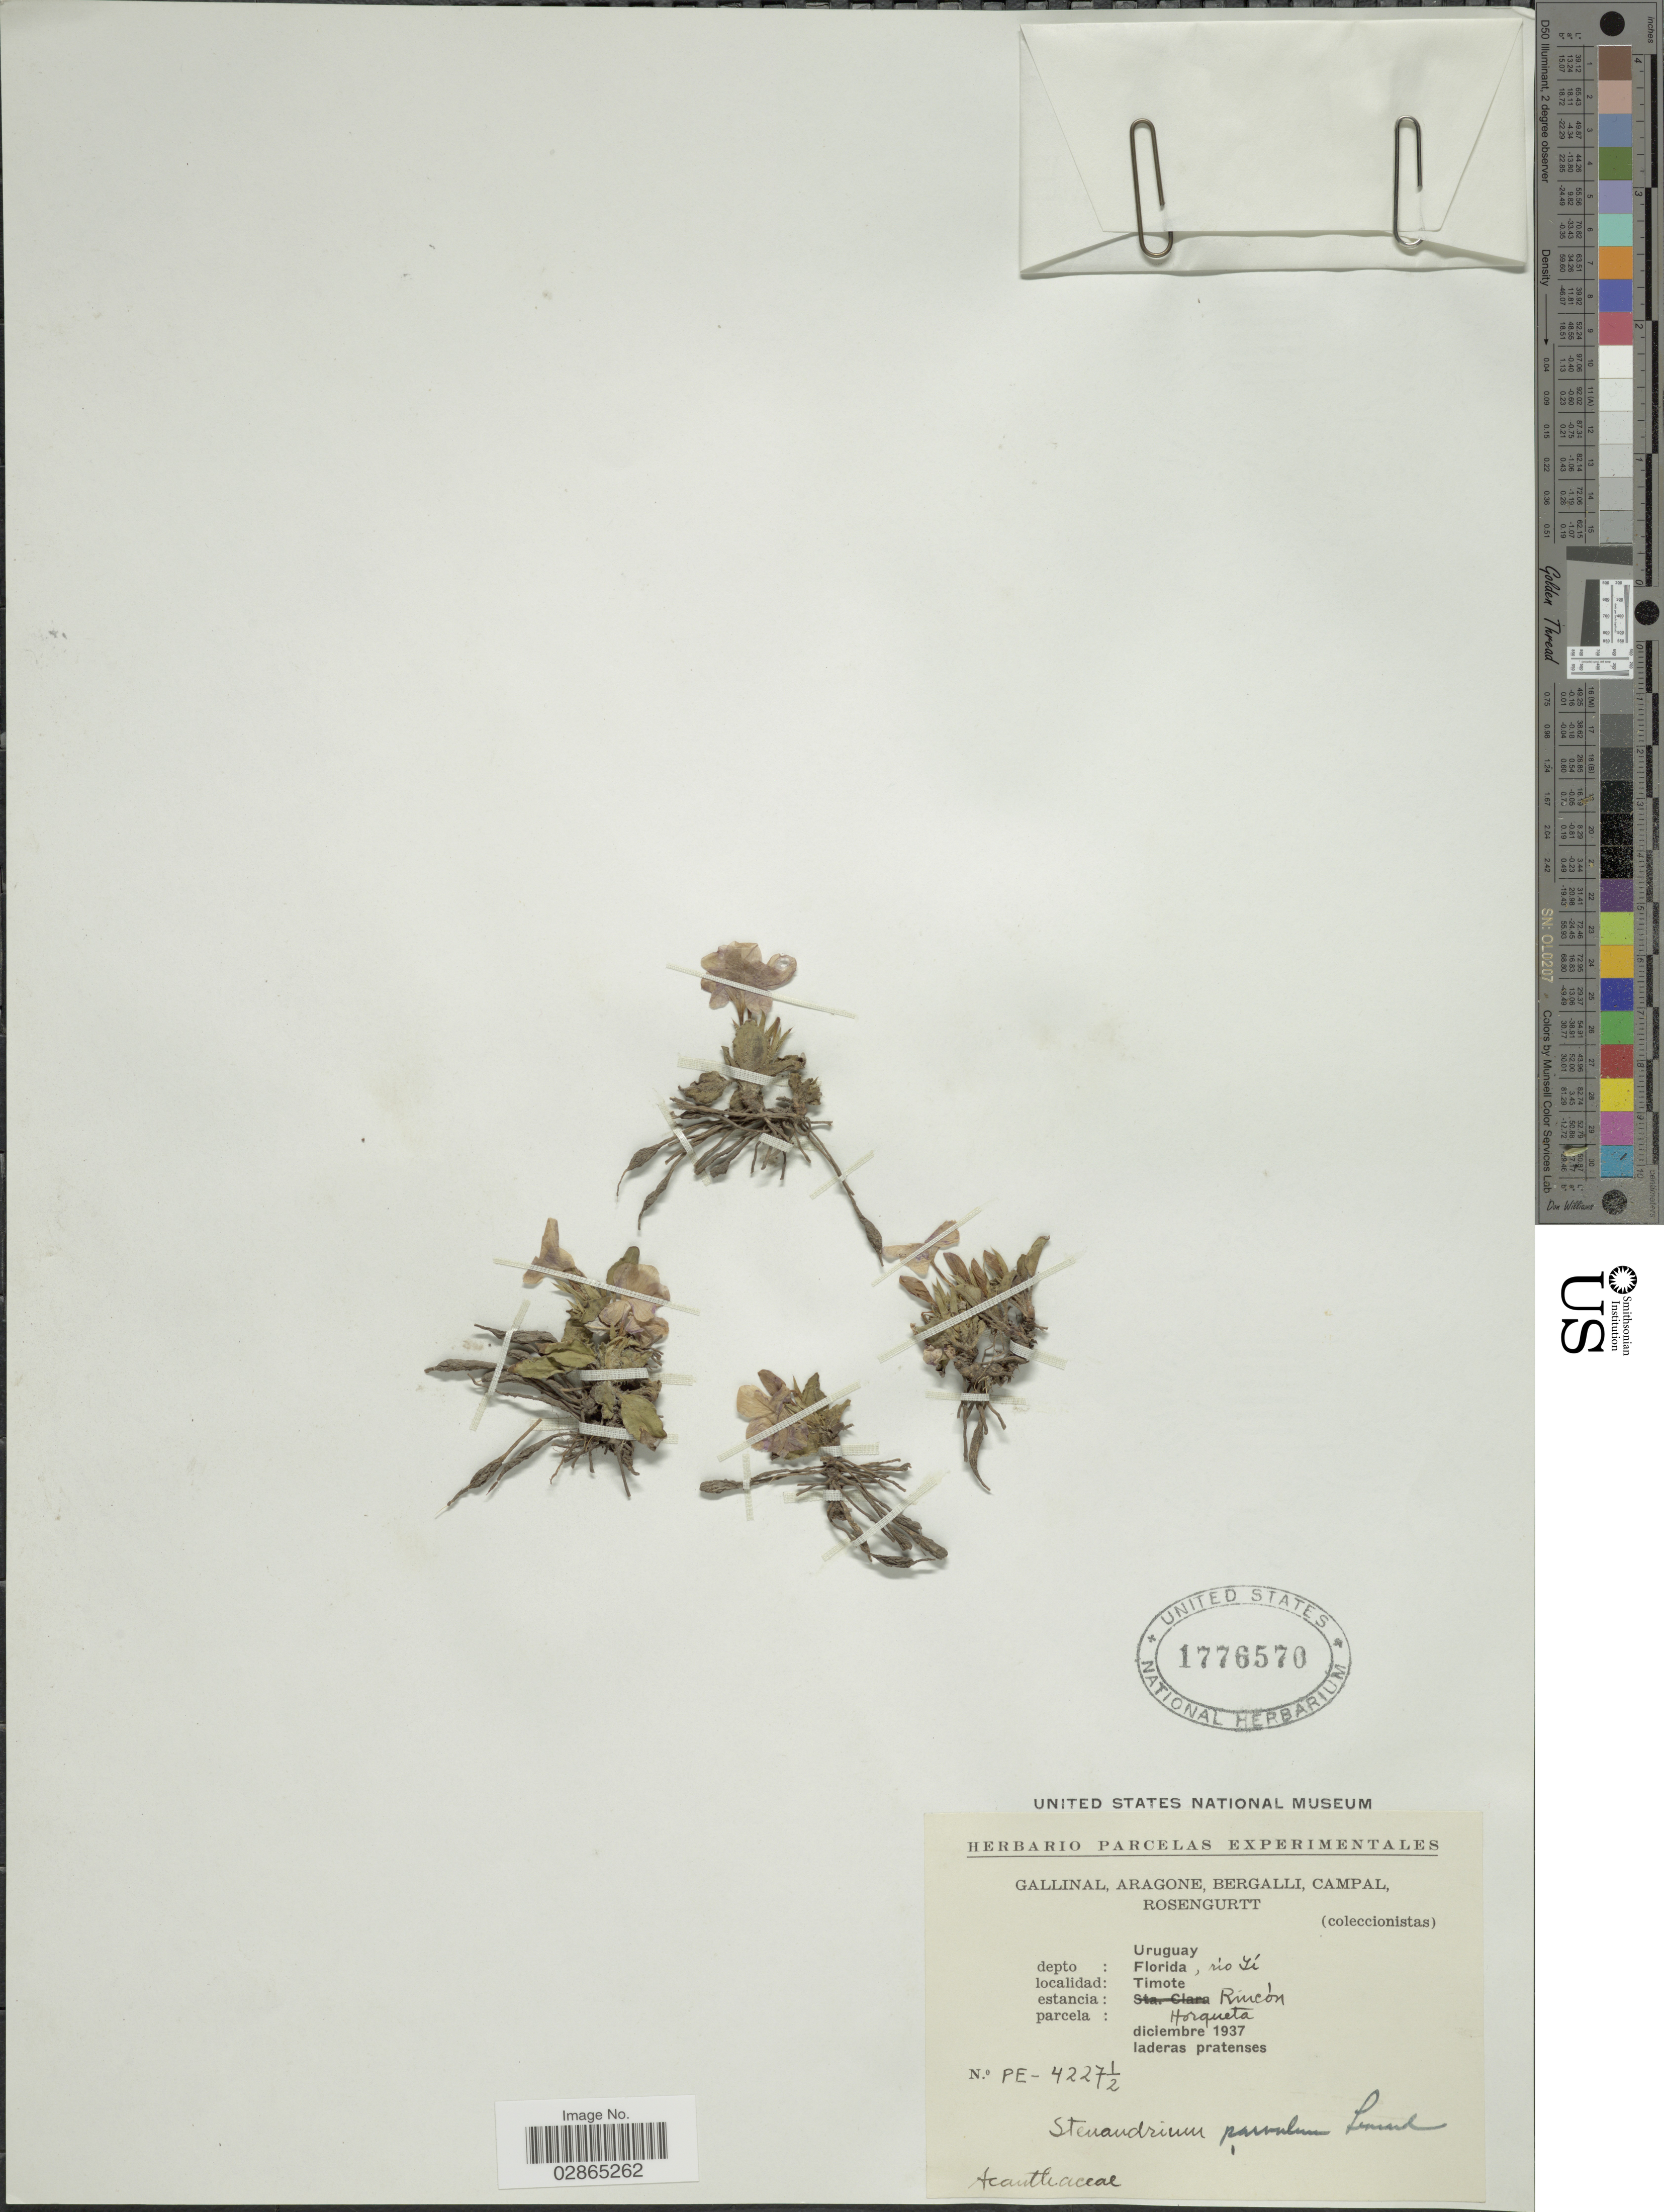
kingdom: Plantae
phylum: Tracheophyta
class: Magnoliopsida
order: Lamiales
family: Acanthaceae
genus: Stenandrium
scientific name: Stenandrium dulce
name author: (Cav.) Nees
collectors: -. Gallinal, -- Aragone, -- Bergalli, -- Campal & Rosengurtt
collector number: PE-4227½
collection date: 1937-12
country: Uruguay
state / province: Florida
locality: Depto. Florida, rio Yí, Timote, Rincón, Horqueta.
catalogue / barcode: US 1776570